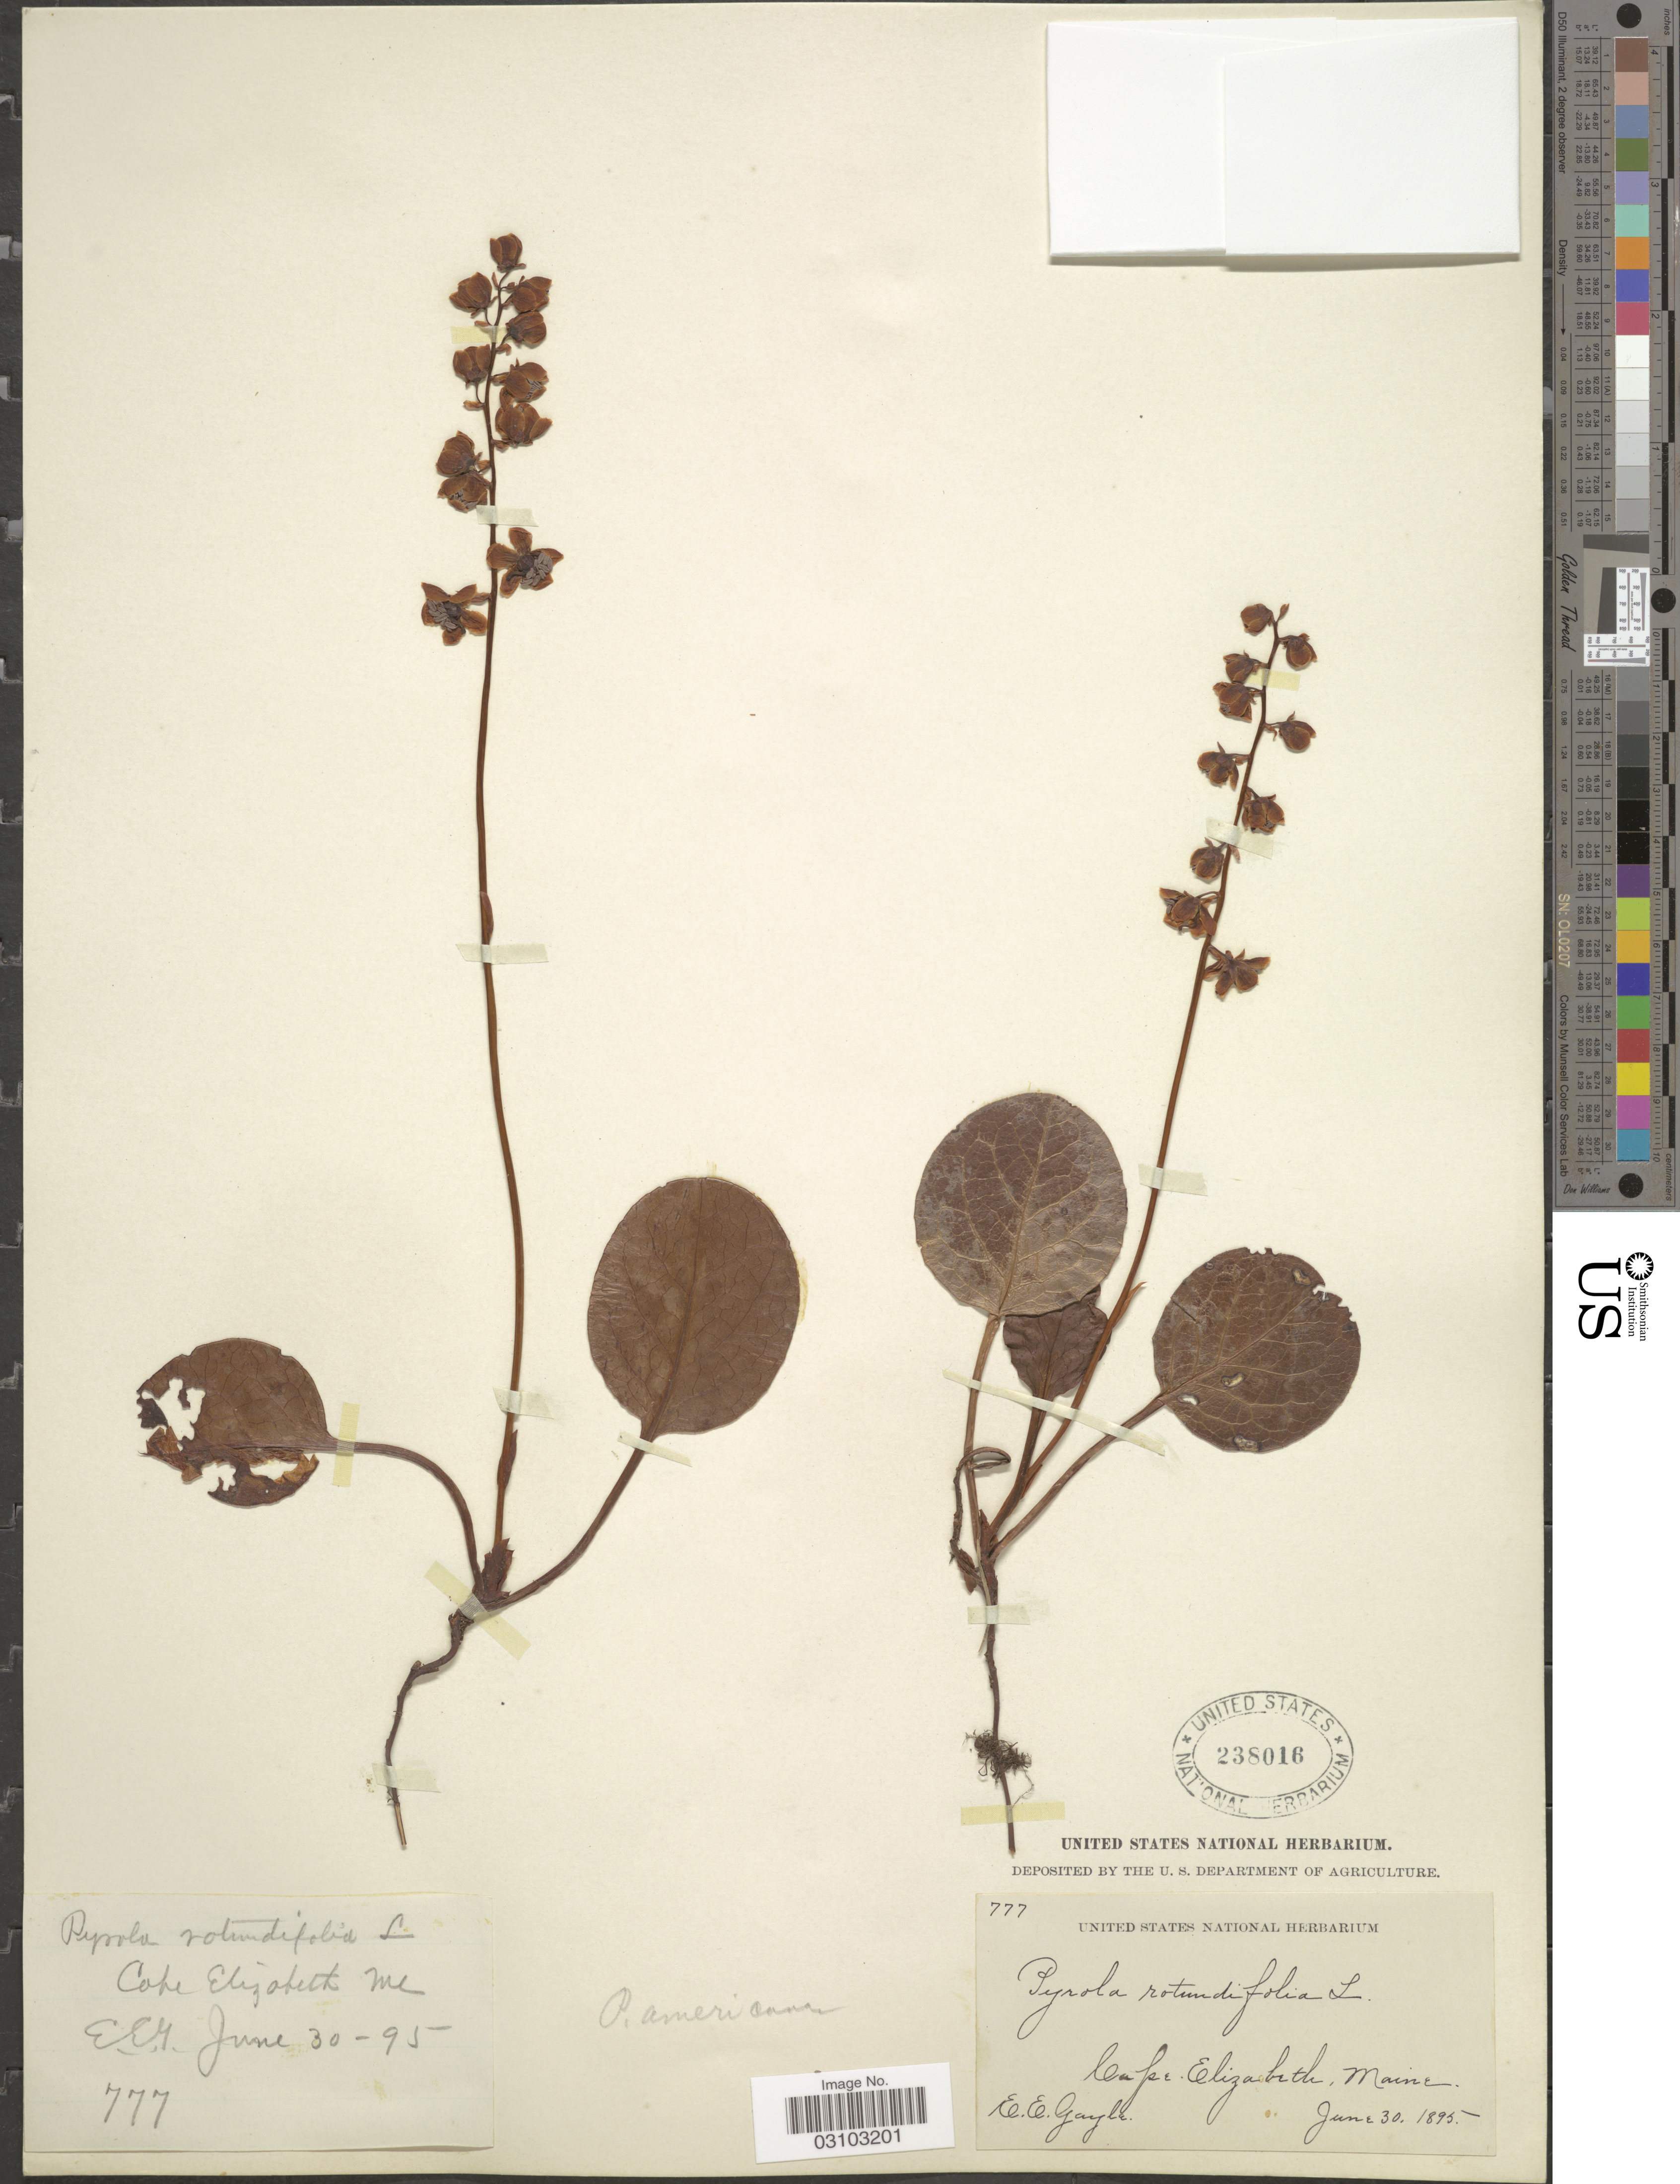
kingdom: Plantae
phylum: Tracheophyta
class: Magnoliopsida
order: Ericales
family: Ericaceae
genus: Pyrola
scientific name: Pyrola americana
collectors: E. Gayle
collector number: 777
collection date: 1895-06-30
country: United States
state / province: Maine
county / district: Cumberland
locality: Cape Elizabeth.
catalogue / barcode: US 238016